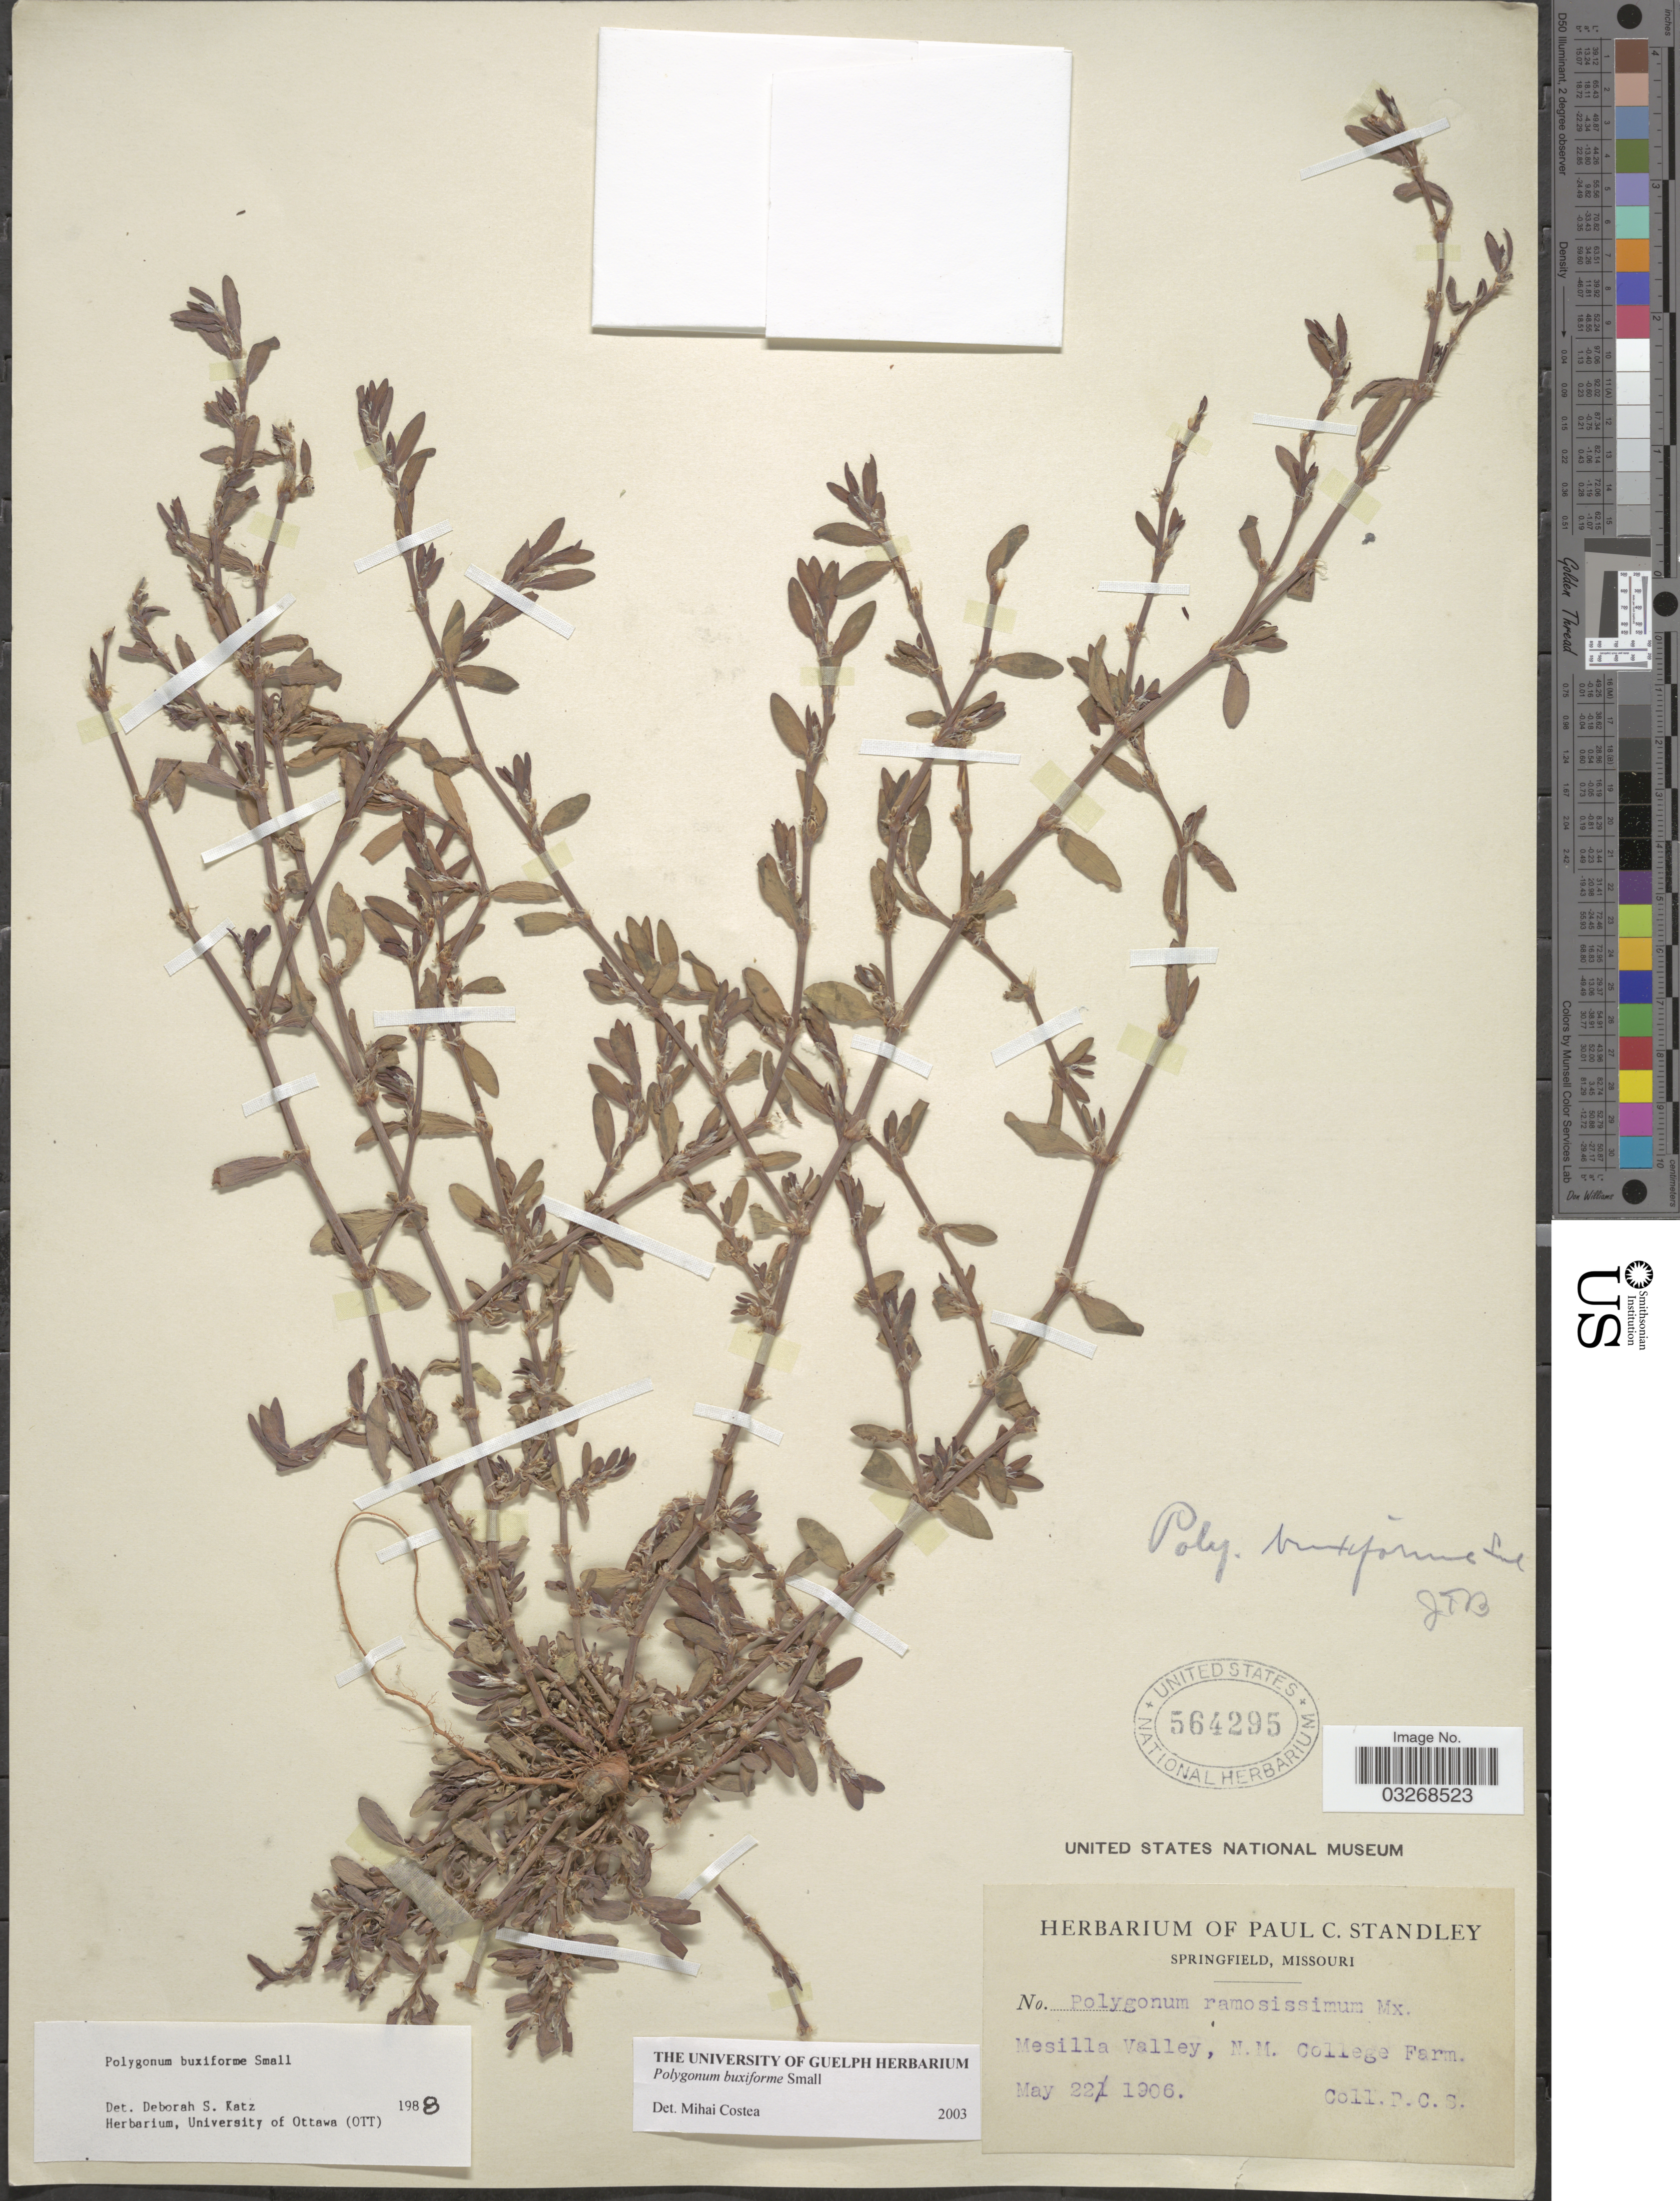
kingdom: Plantae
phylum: Tracheophyta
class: Magnoliopsida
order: Caryophyllales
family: Polygonaceae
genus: Polygonum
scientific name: Polygonum buxiforme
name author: Small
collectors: P. C. Standley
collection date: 1906-05-22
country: United States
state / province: New Mexico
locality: Mesilla Valley, N.M. College Farm.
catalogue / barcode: US 564295